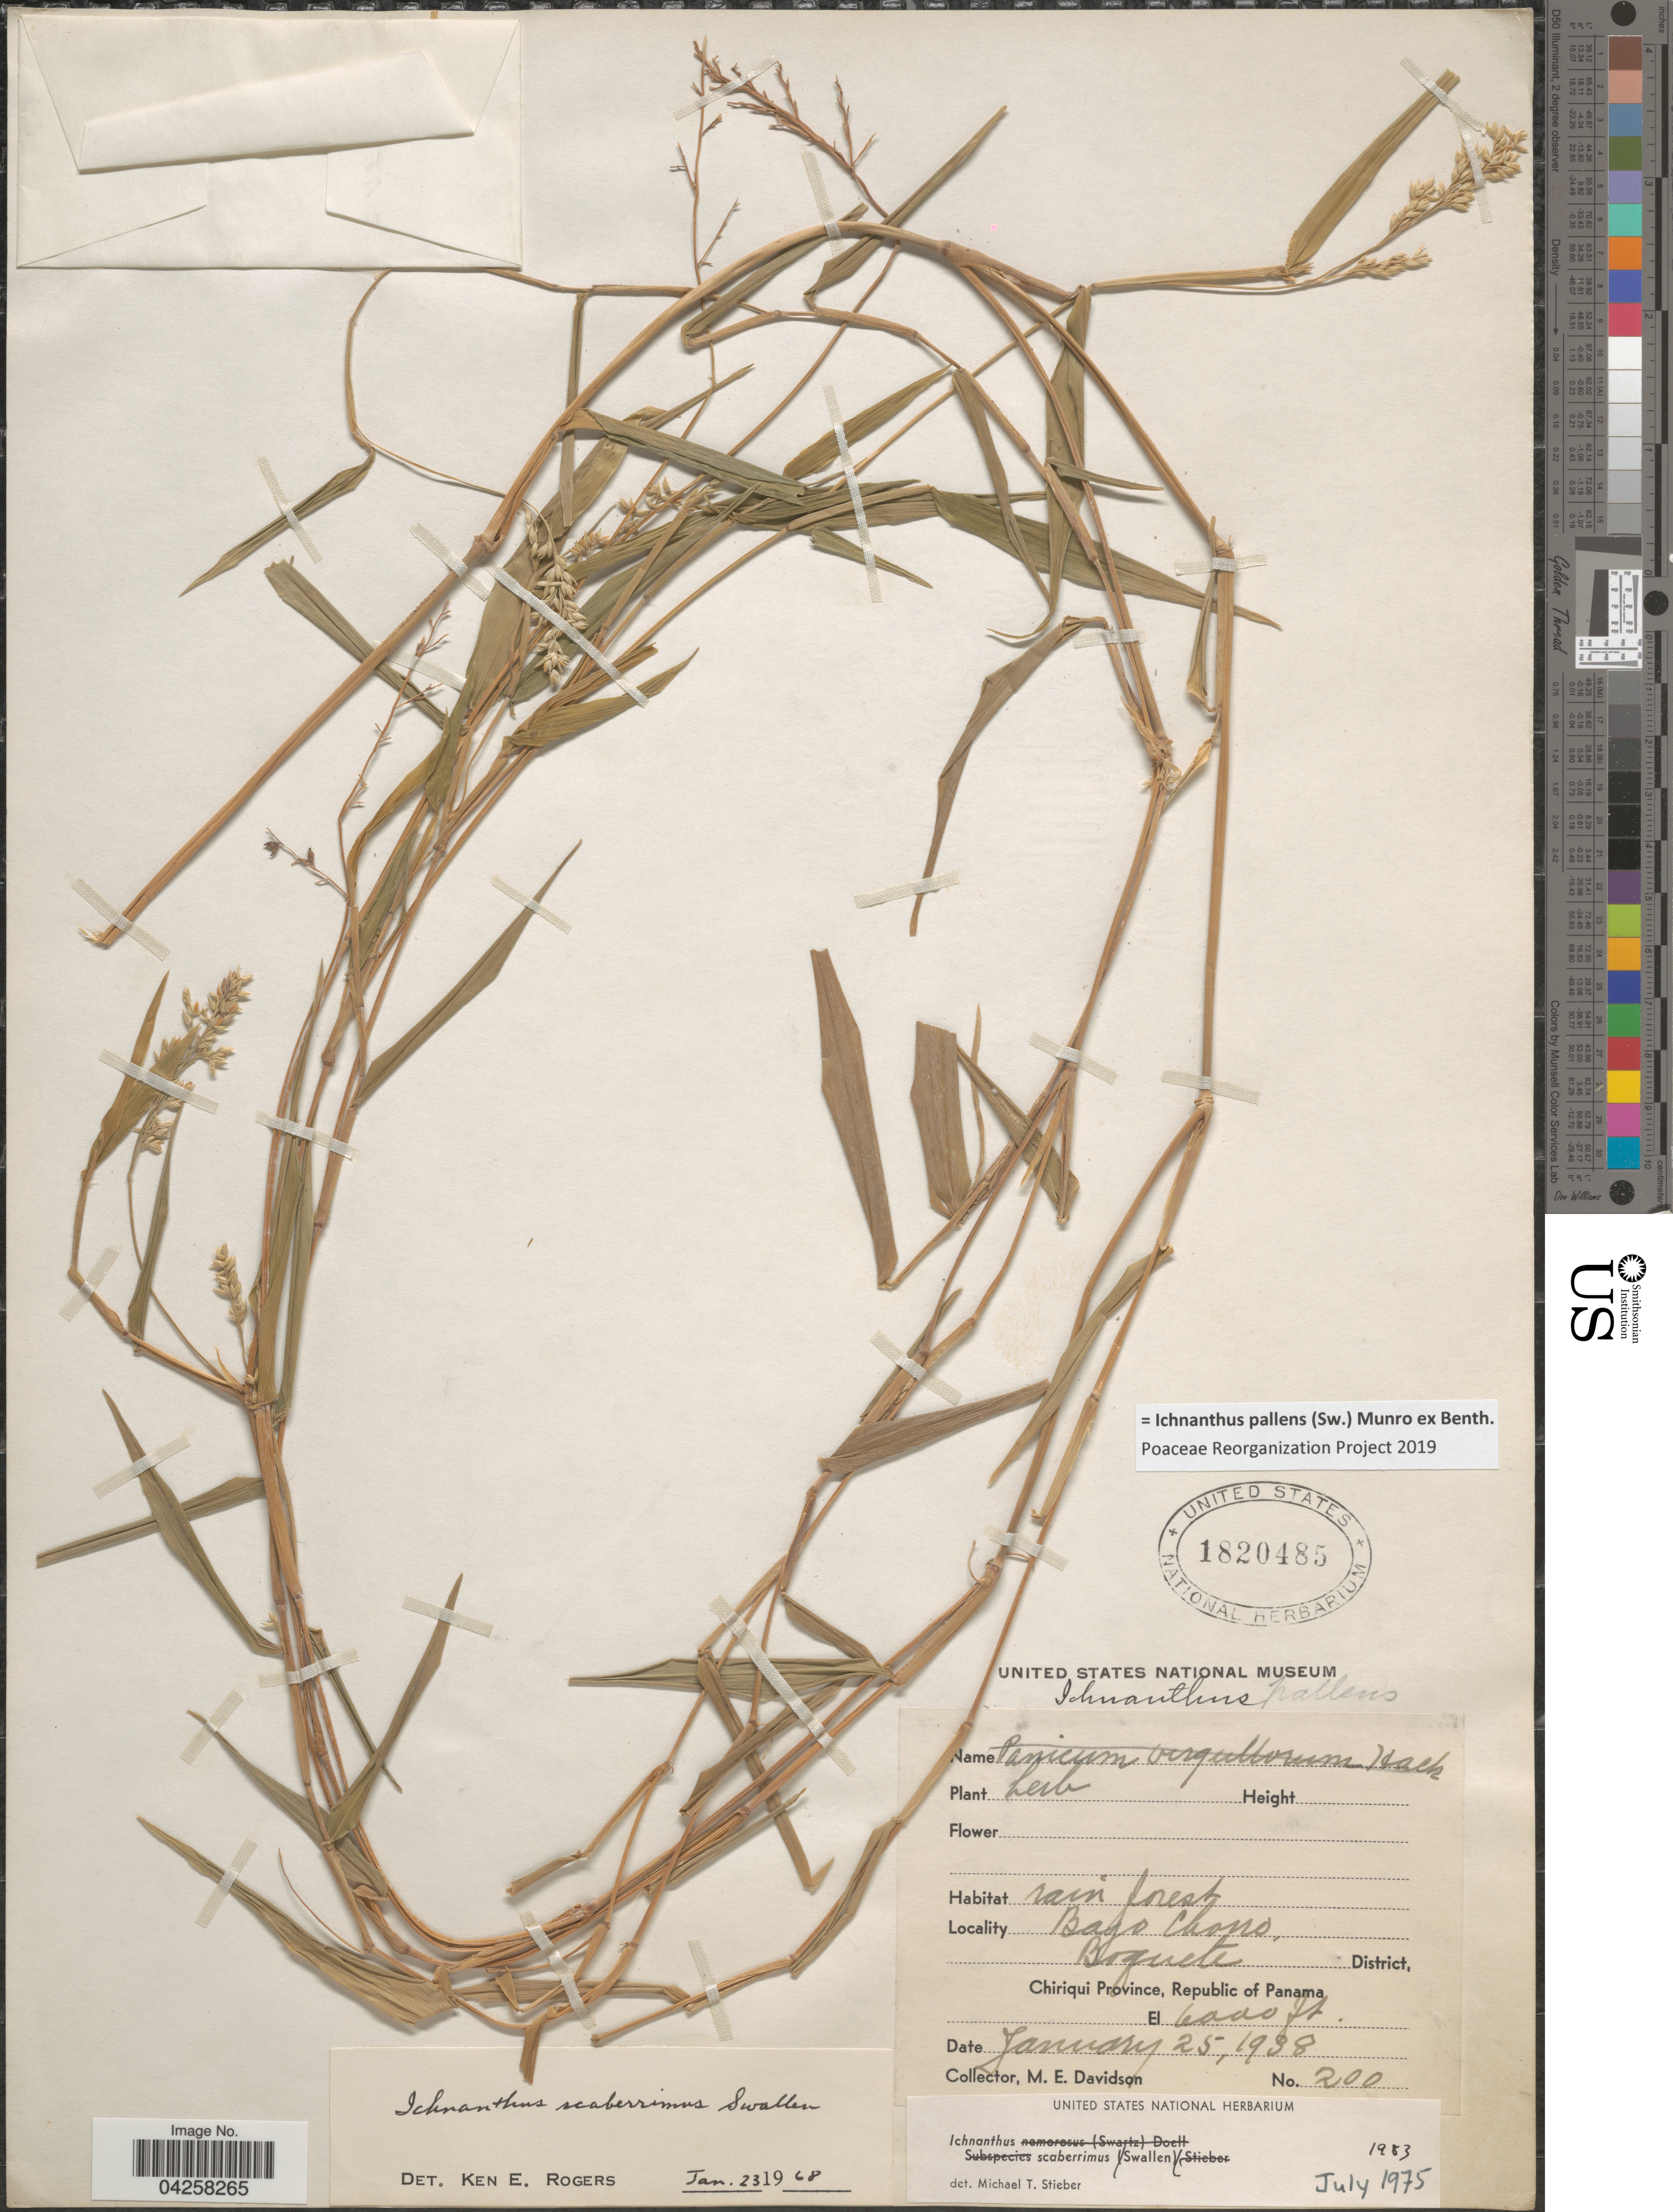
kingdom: Plantae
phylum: Tracheophyta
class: Liliopsida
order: Poales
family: Poaceae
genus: Ichnanthus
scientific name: Ichnanthus pallens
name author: (Sw.) Munro ex Benth.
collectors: M. E. Davidson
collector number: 200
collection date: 1938-01-25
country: Panama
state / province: Chiriqui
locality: Bajo Chorro, Boquete District.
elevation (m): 1829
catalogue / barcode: US 1820485